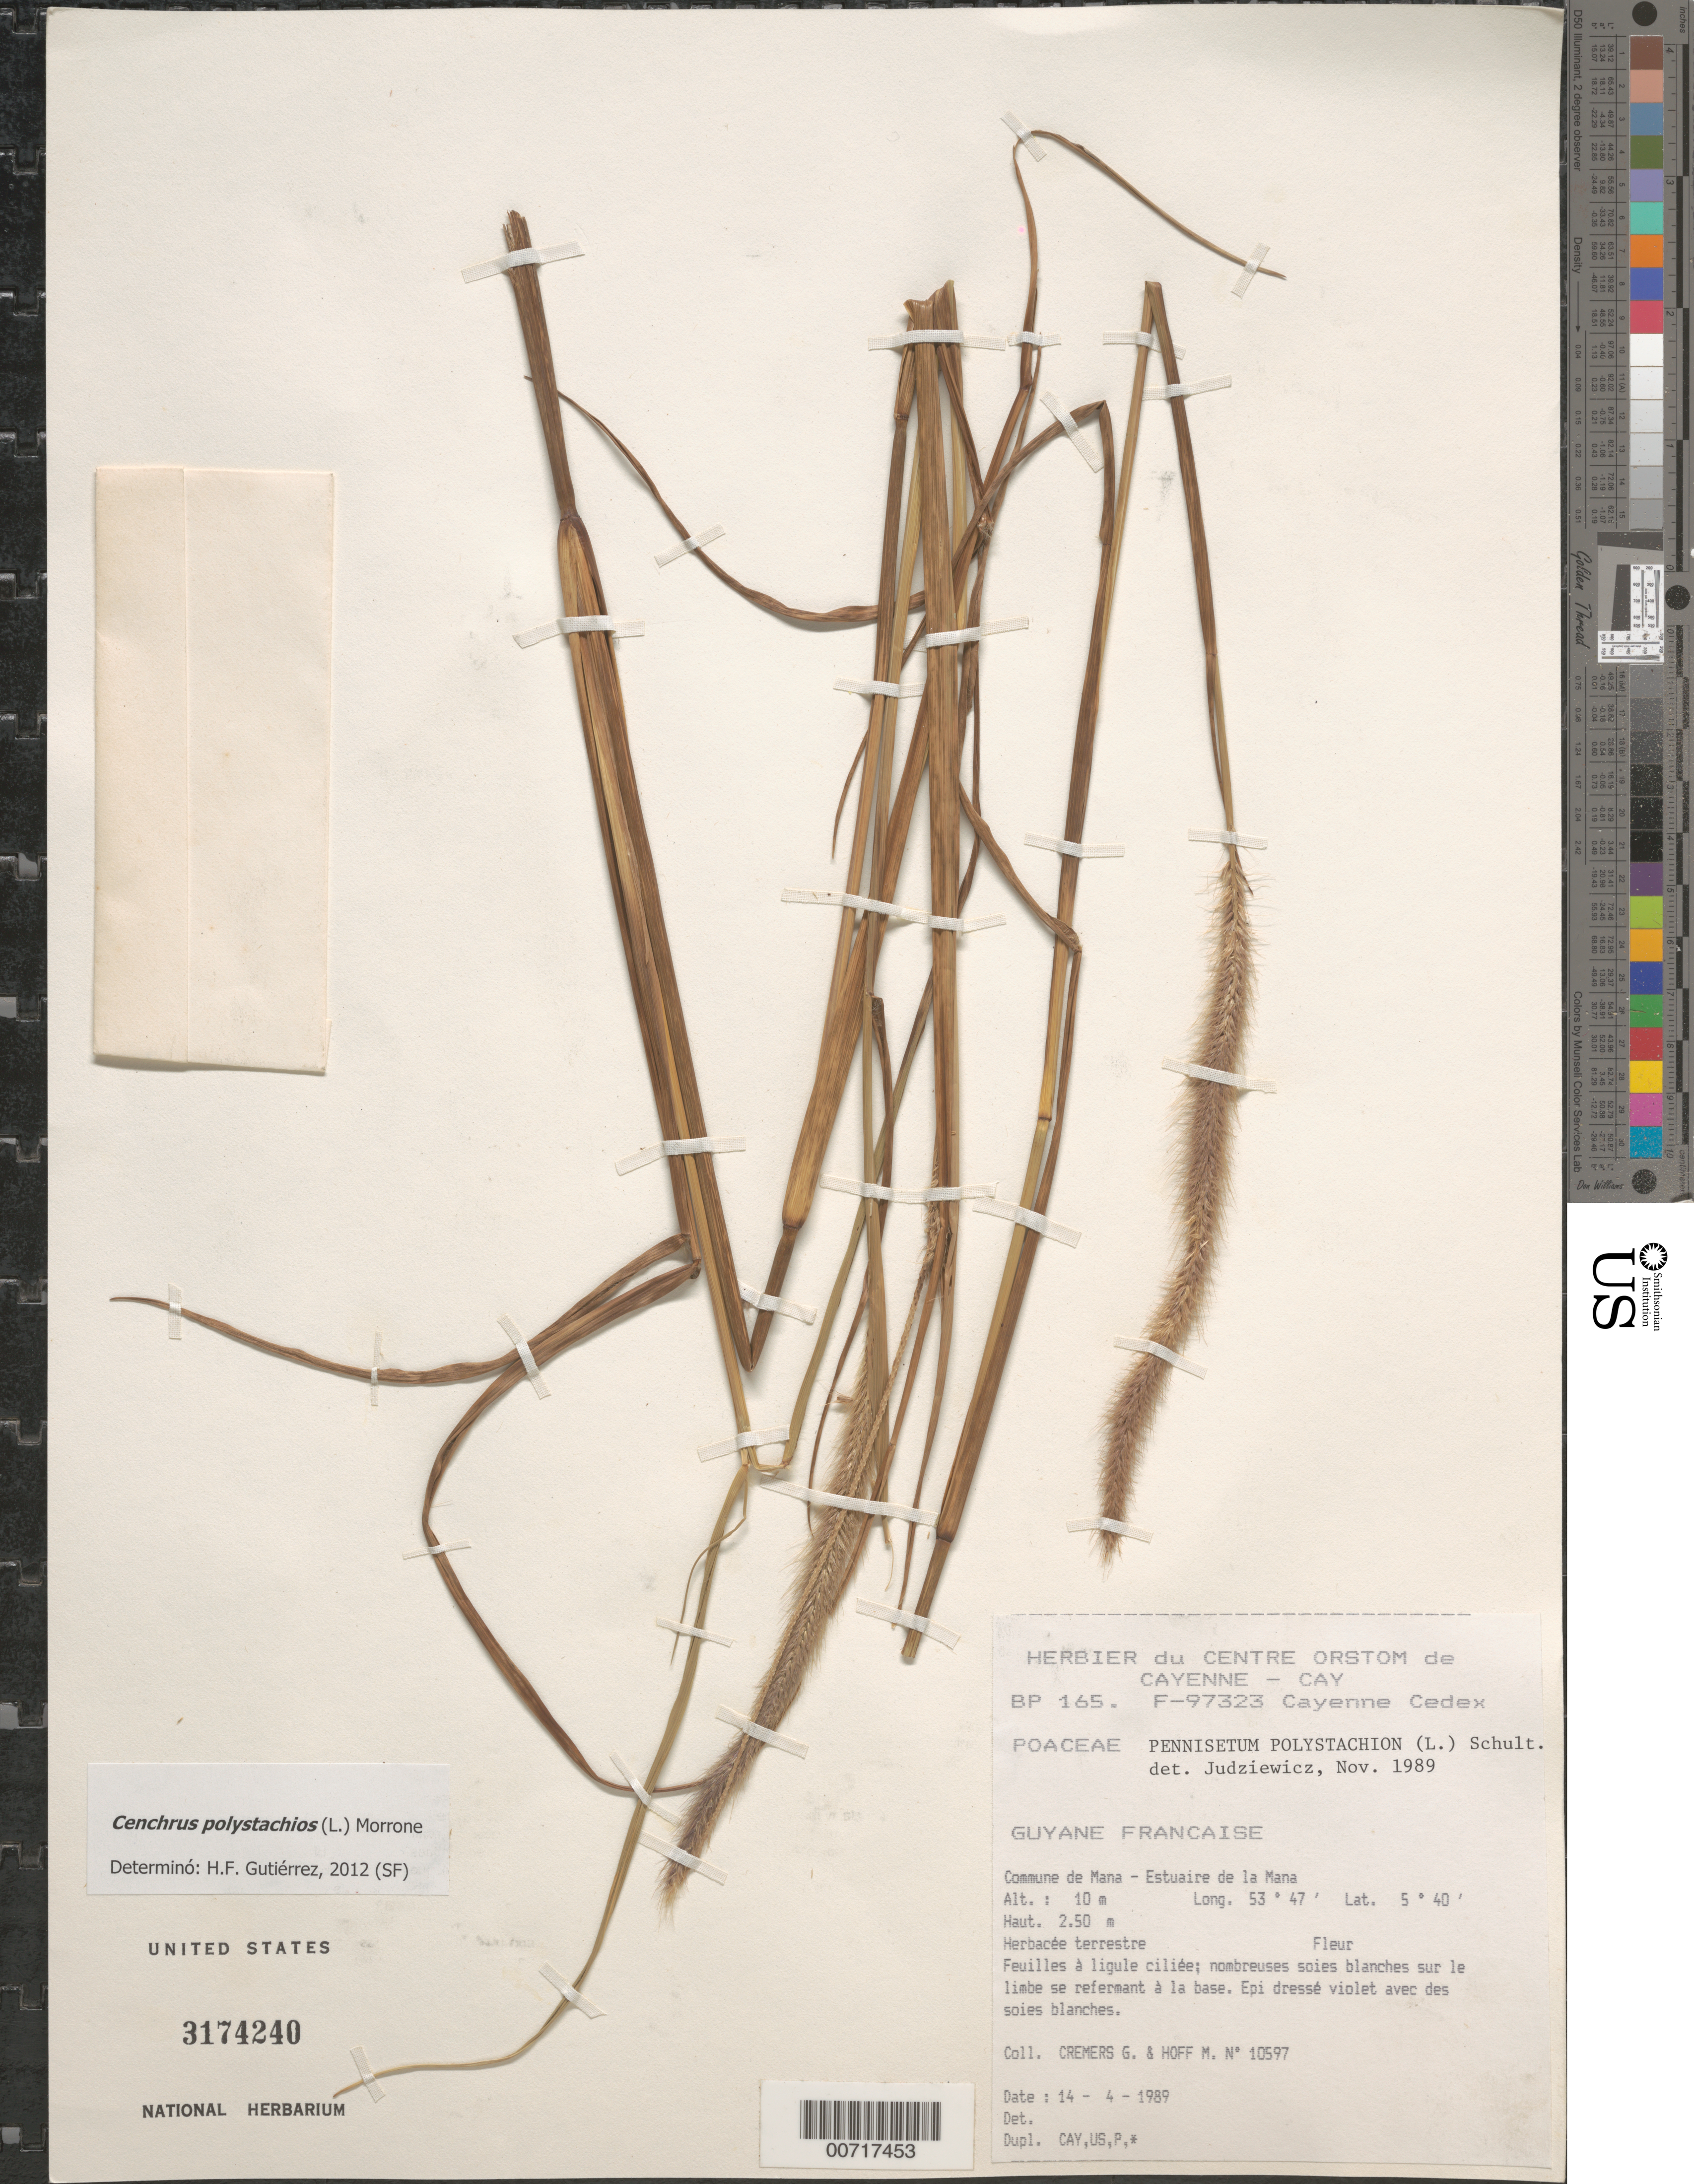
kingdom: Plantae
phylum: Tracheophyta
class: Liliopsida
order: Poales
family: Poaceae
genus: Cenchrus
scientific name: Cenchrus polystachios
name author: (L.) Morrone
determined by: Gutiérrez, H. F.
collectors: G. Cremers & M. Hoff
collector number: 10597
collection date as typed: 14-Apr-89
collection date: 1989-04-14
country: French Guiana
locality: Commune de Mana, Estuaire de la Mana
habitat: Estuaire de la Mana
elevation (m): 10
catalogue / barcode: US 3174240